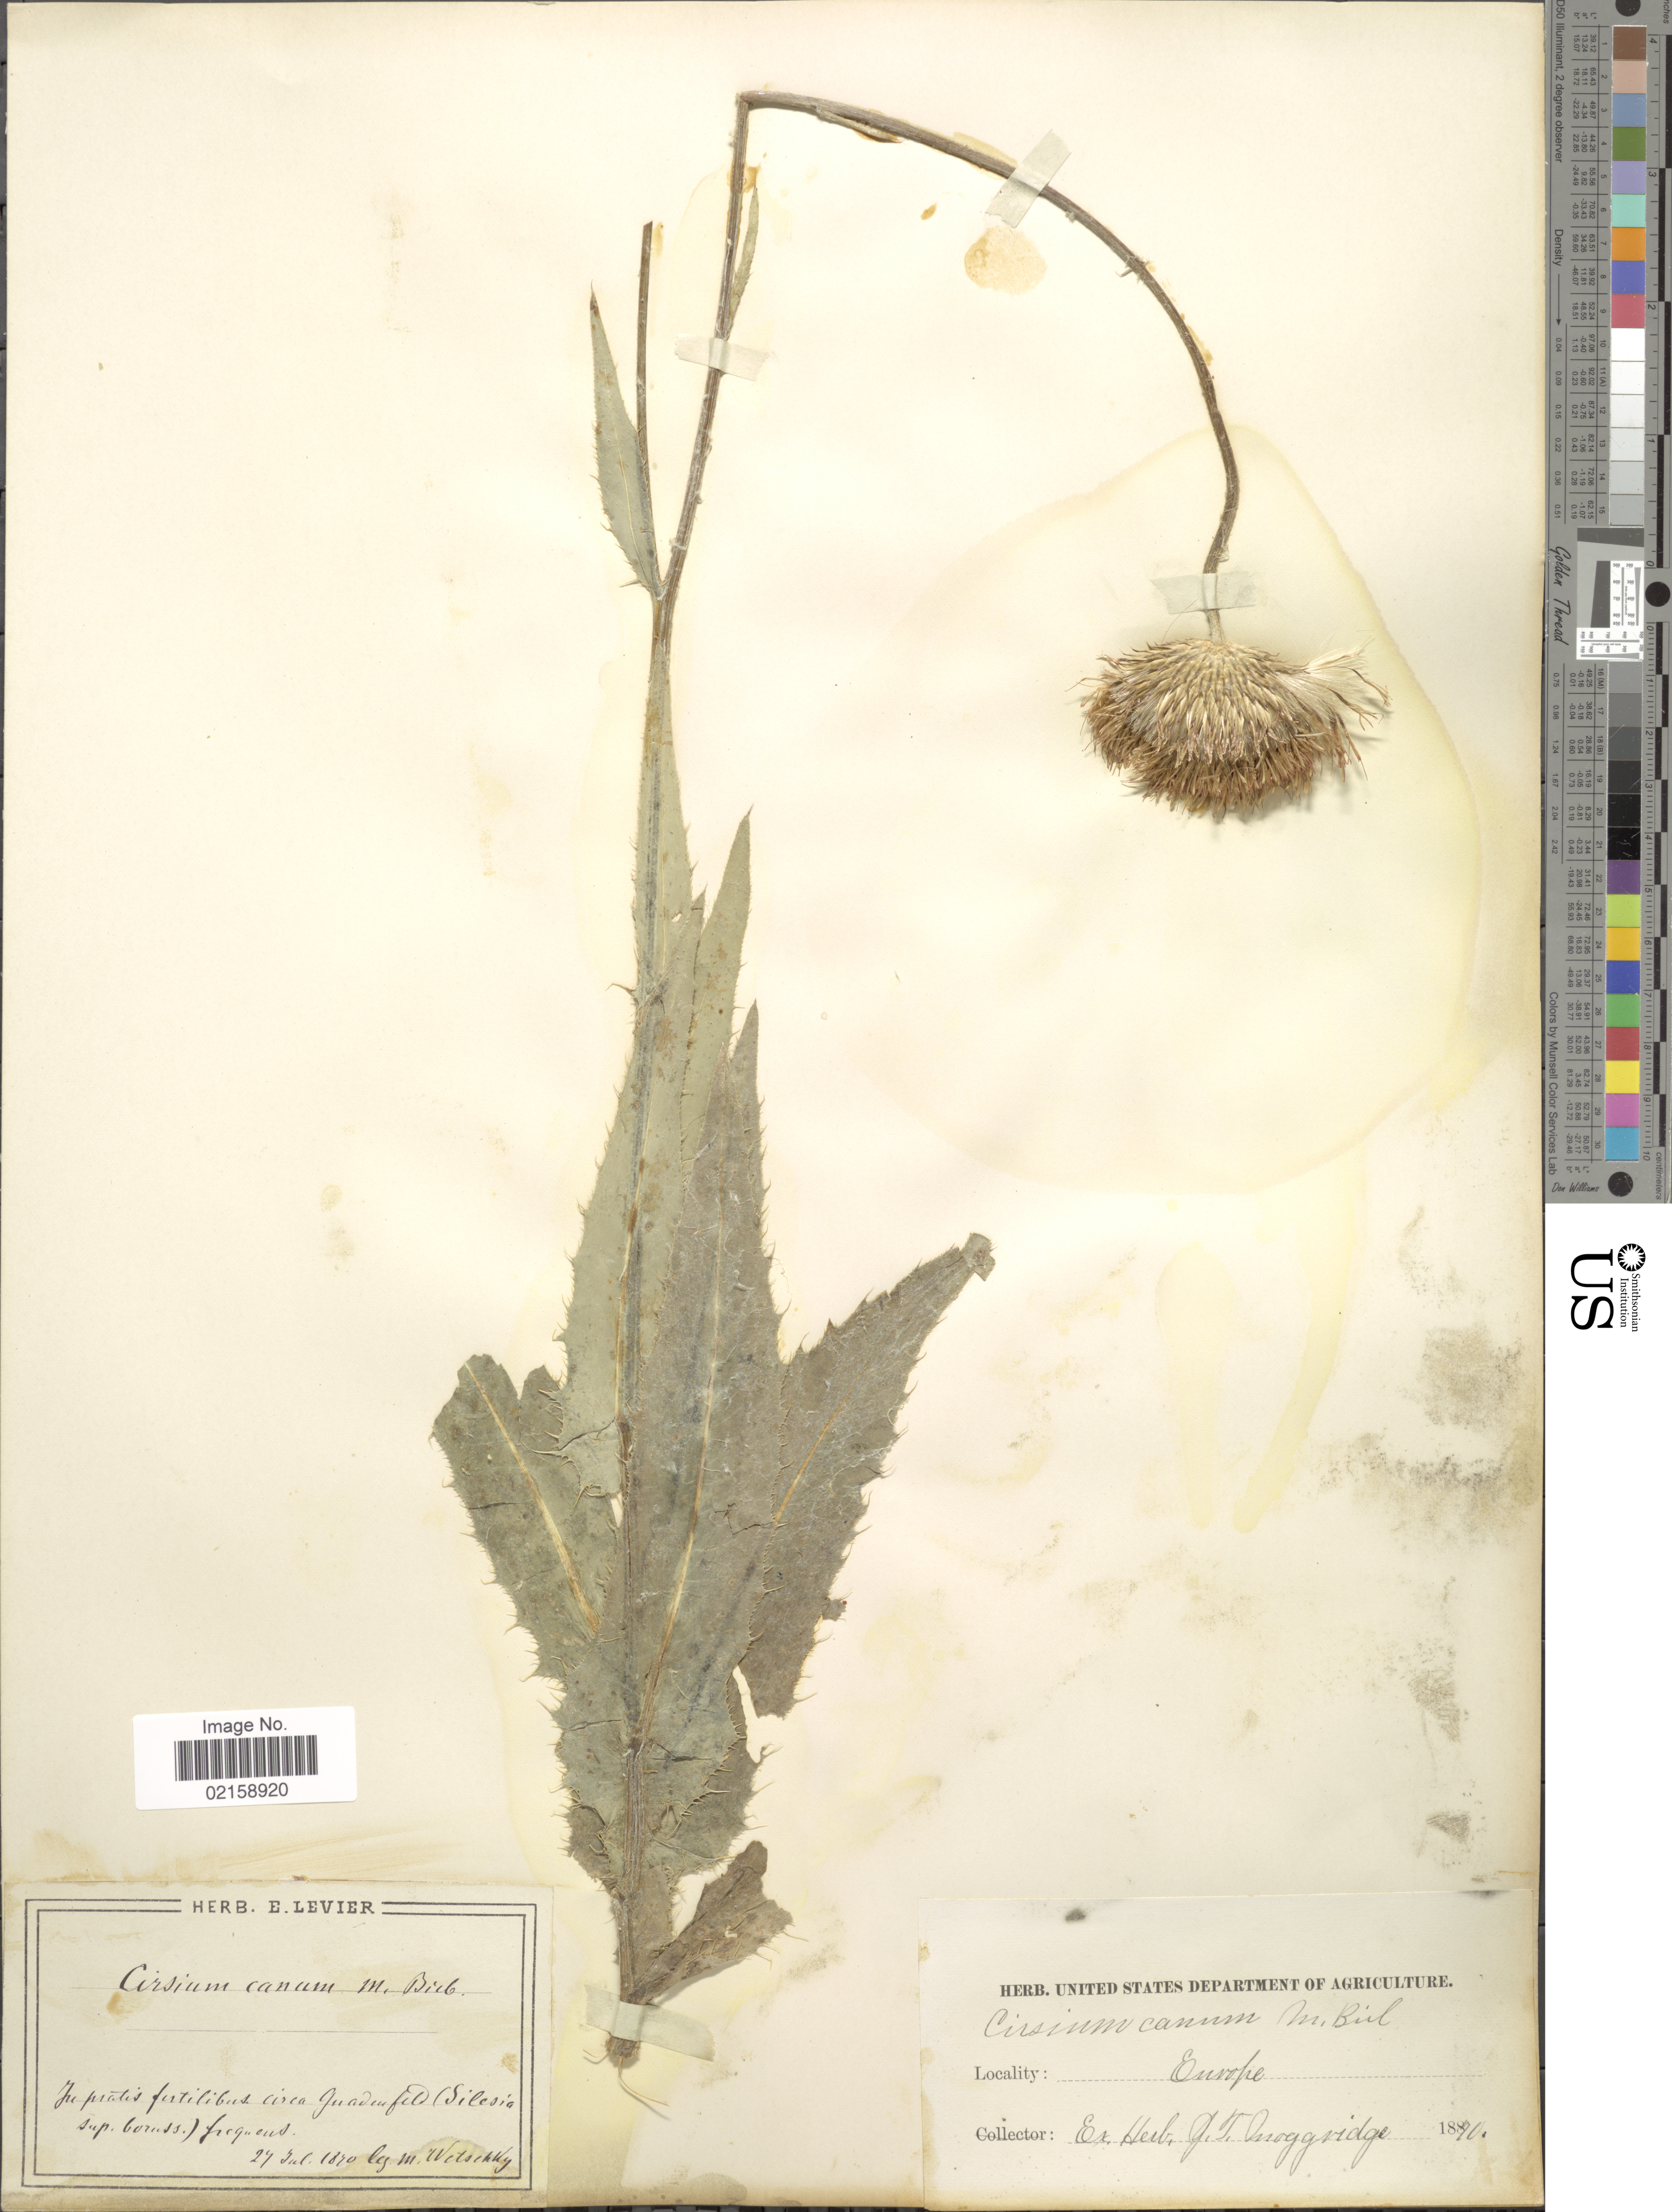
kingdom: Plantae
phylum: Tracheophyta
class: Magnoliopsida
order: Asterales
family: Asteraceae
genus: Cirsium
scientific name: Cirsium canum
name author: M. Bieb.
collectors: M. Wetschky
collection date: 1870-07-24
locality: Europe, In pratis firtilibus circa Guaden feld (Silesia sup. boruds) frequens. [interpreted]